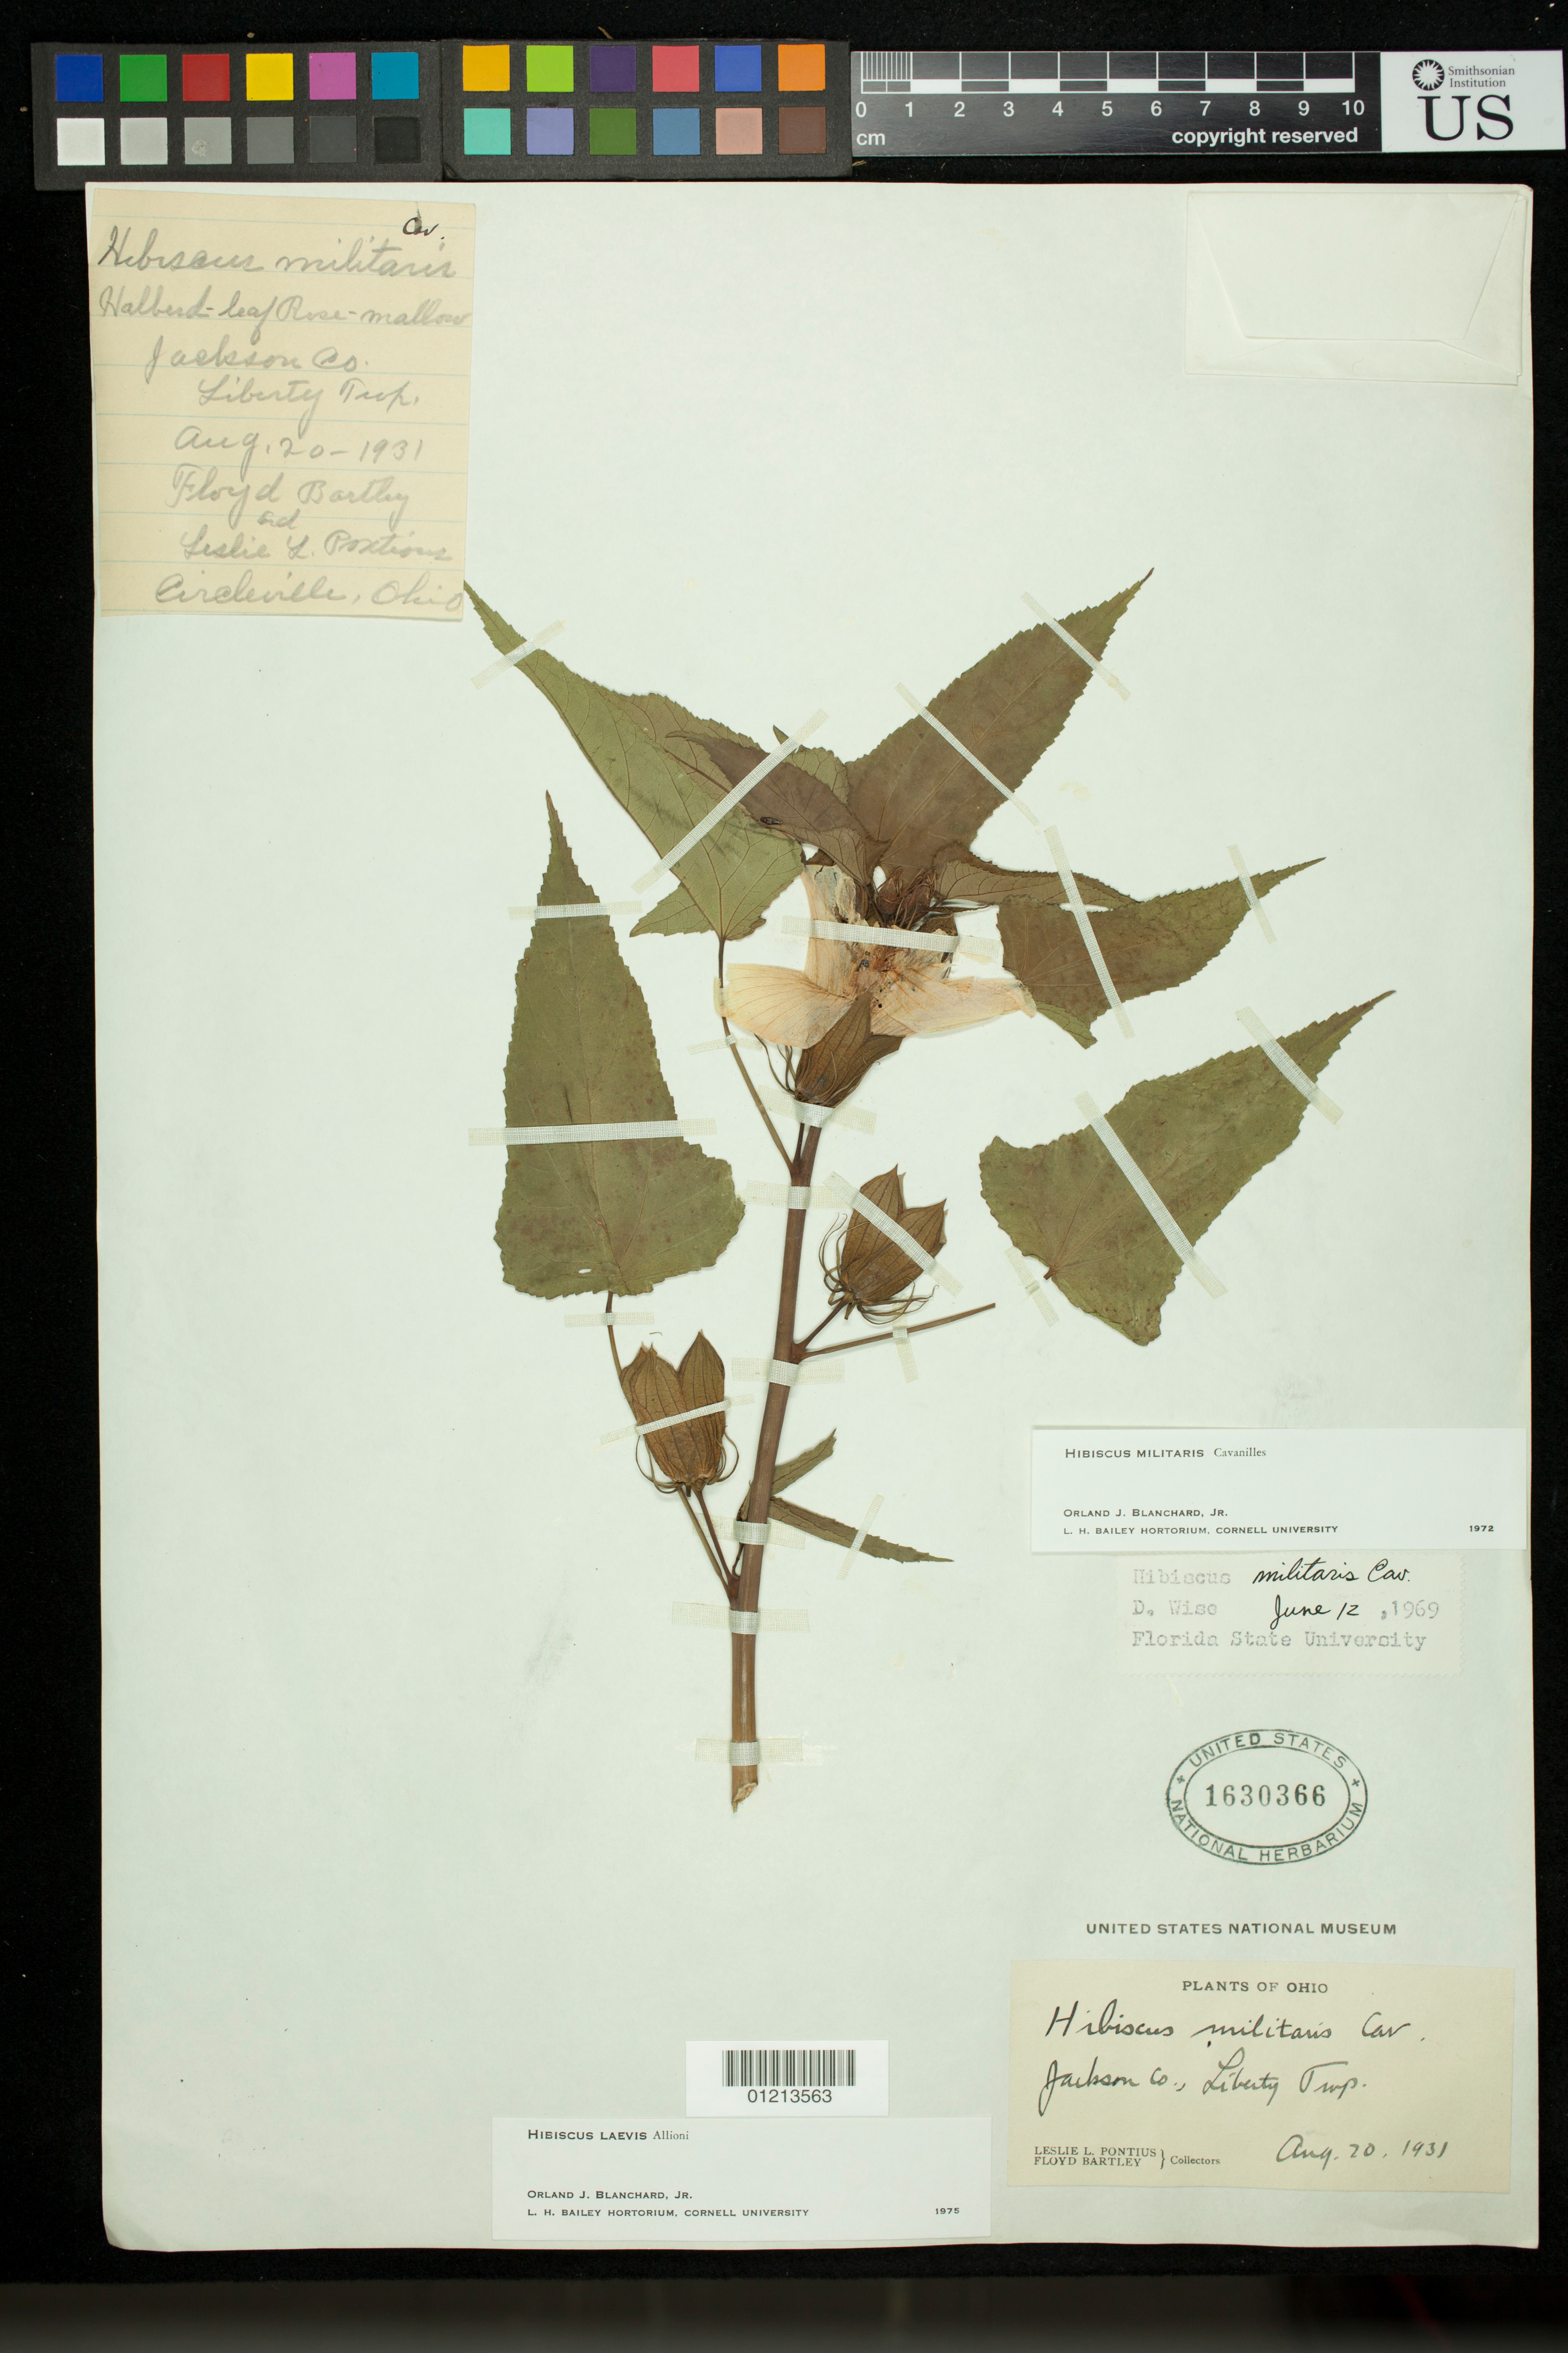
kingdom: Plantae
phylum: Tracheophyta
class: Magnoliopsida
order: Malvales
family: Malvaceae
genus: Hibiscus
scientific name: Hibiscus laevis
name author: All.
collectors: L. L. Pontious & F. Bartley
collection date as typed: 20 Aug 1931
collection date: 1931-08-20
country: United States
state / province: Ohio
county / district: Jackson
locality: Jackson Co., Liberty Twp. Circleville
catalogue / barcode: US 1630366